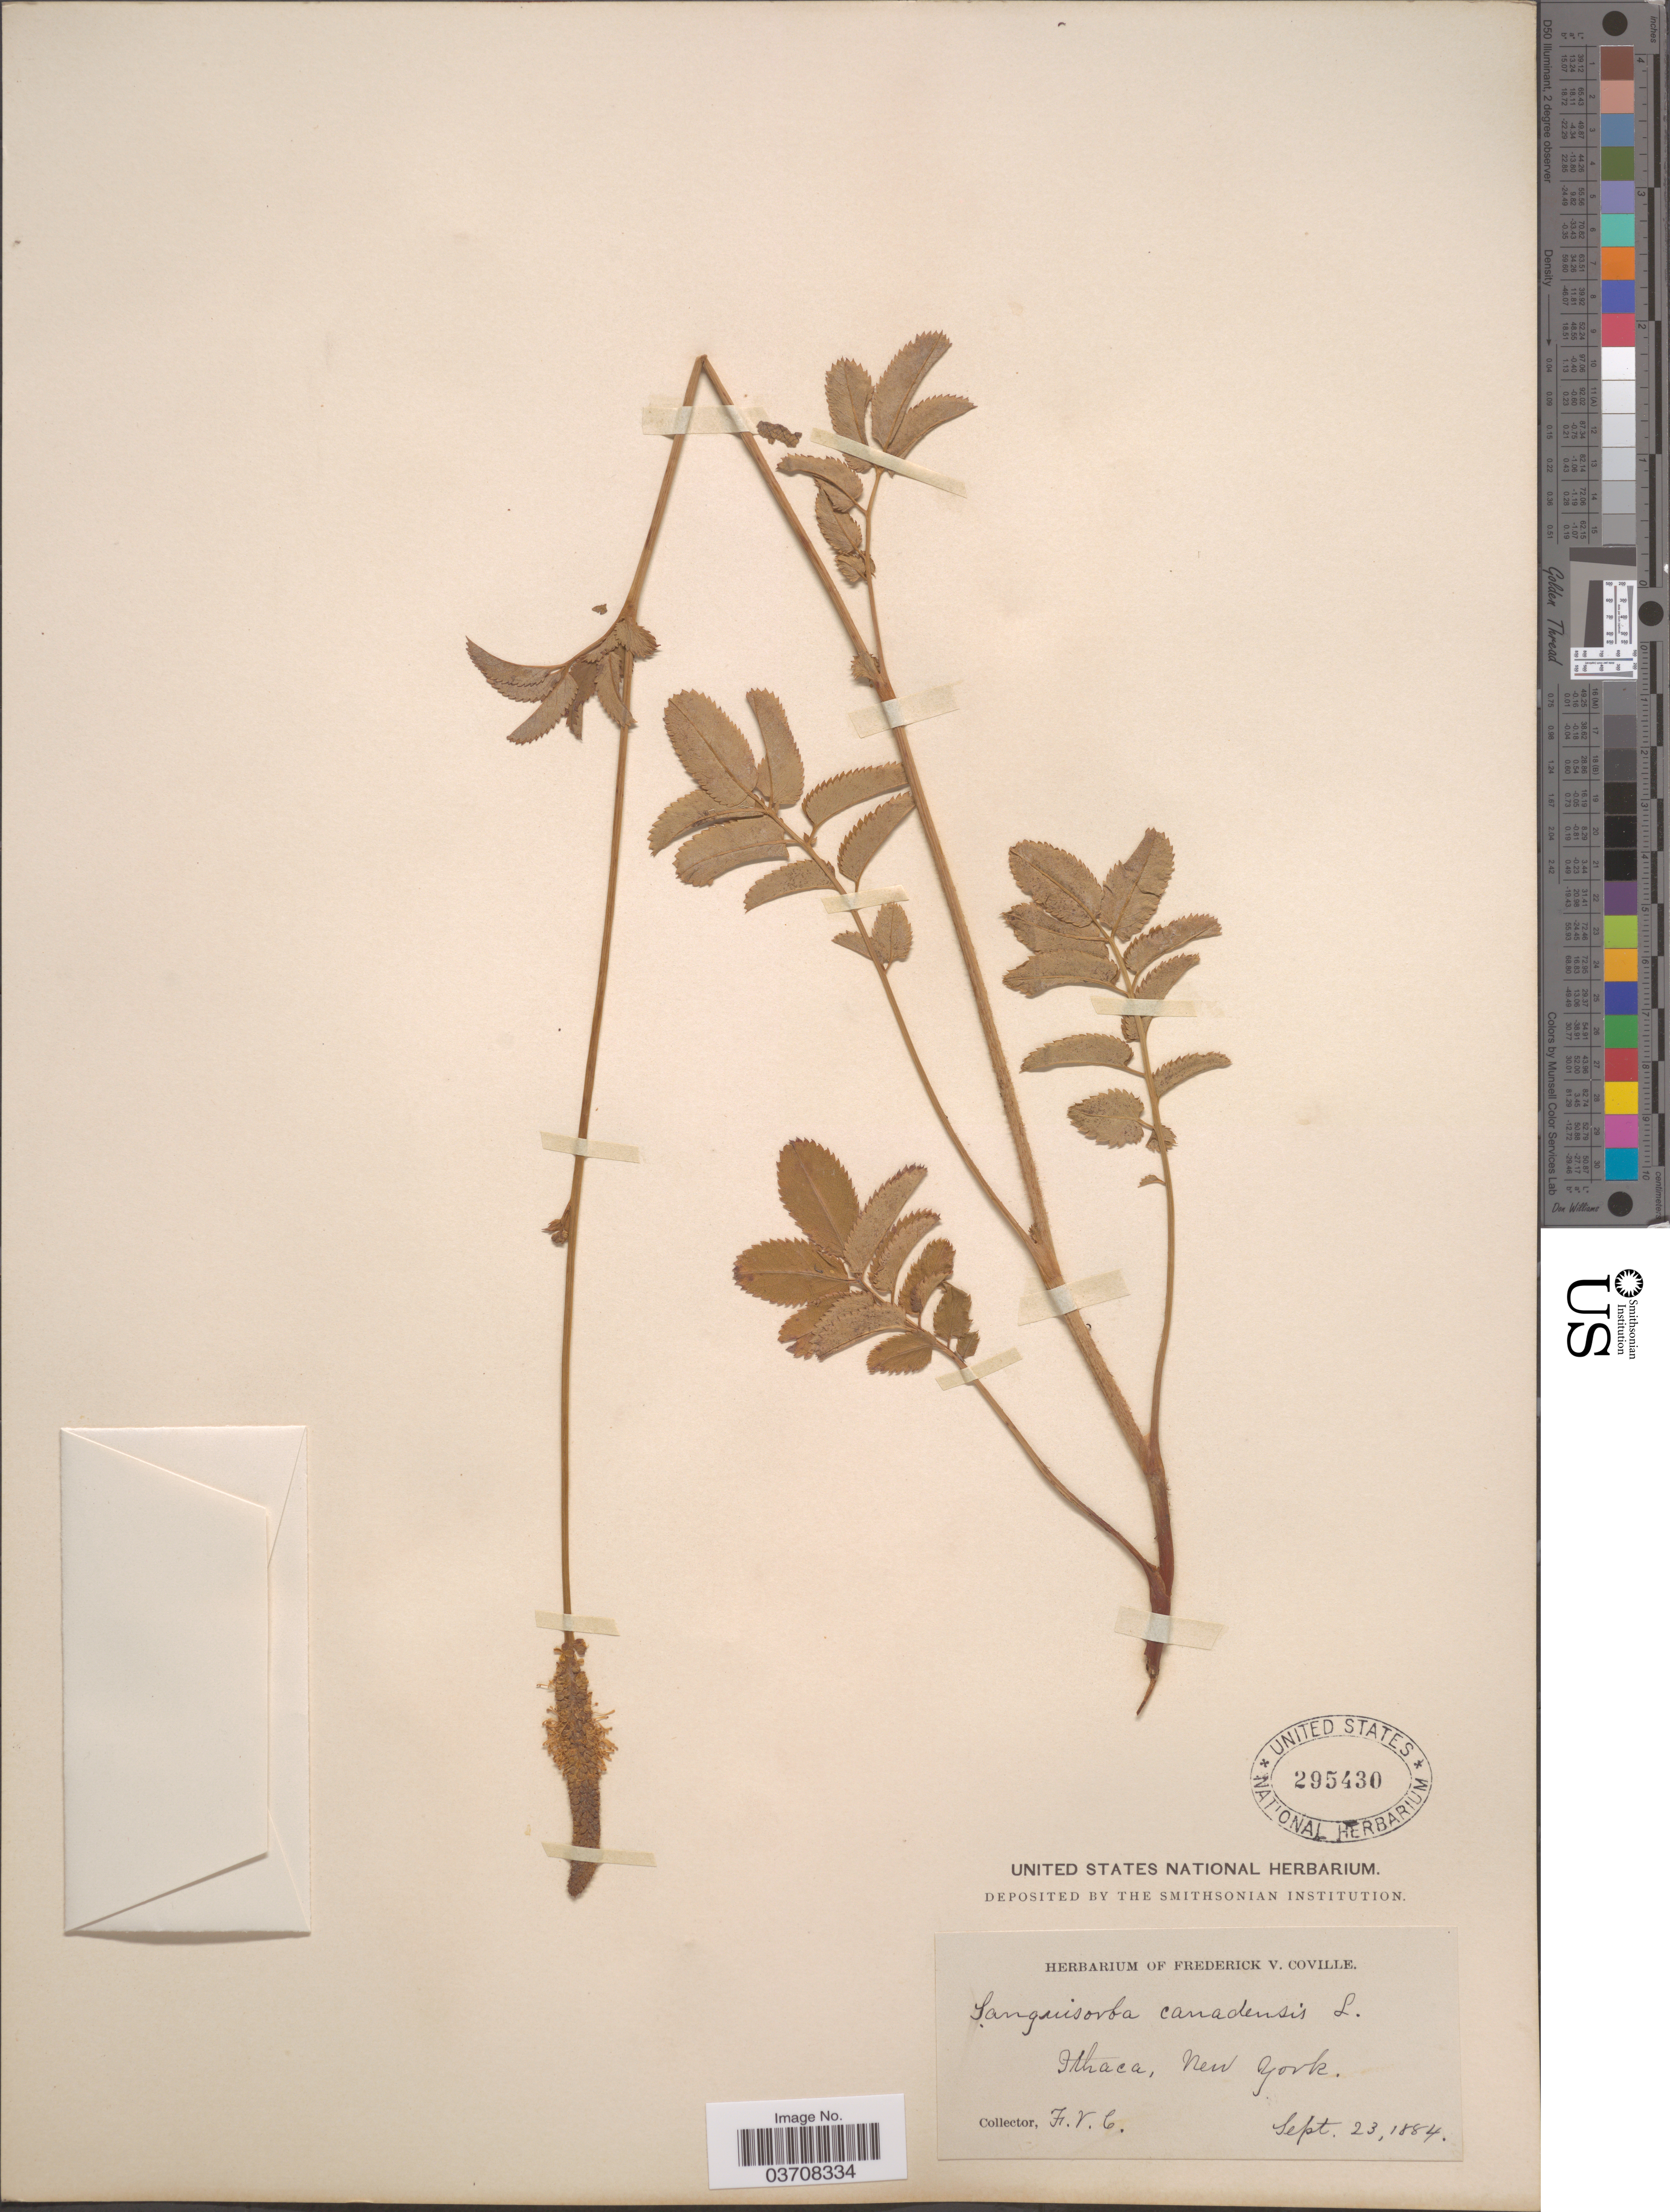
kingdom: Plantae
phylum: Tracheophyta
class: Magnoliopsida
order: Rosales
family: Rosaceae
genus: Sanguisorba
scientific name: Sanguisorba canadensis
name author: L.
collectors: F. V. Coville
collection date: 1884-09-23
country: United States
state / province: New York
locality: Ithaca.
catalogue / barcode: US 295430